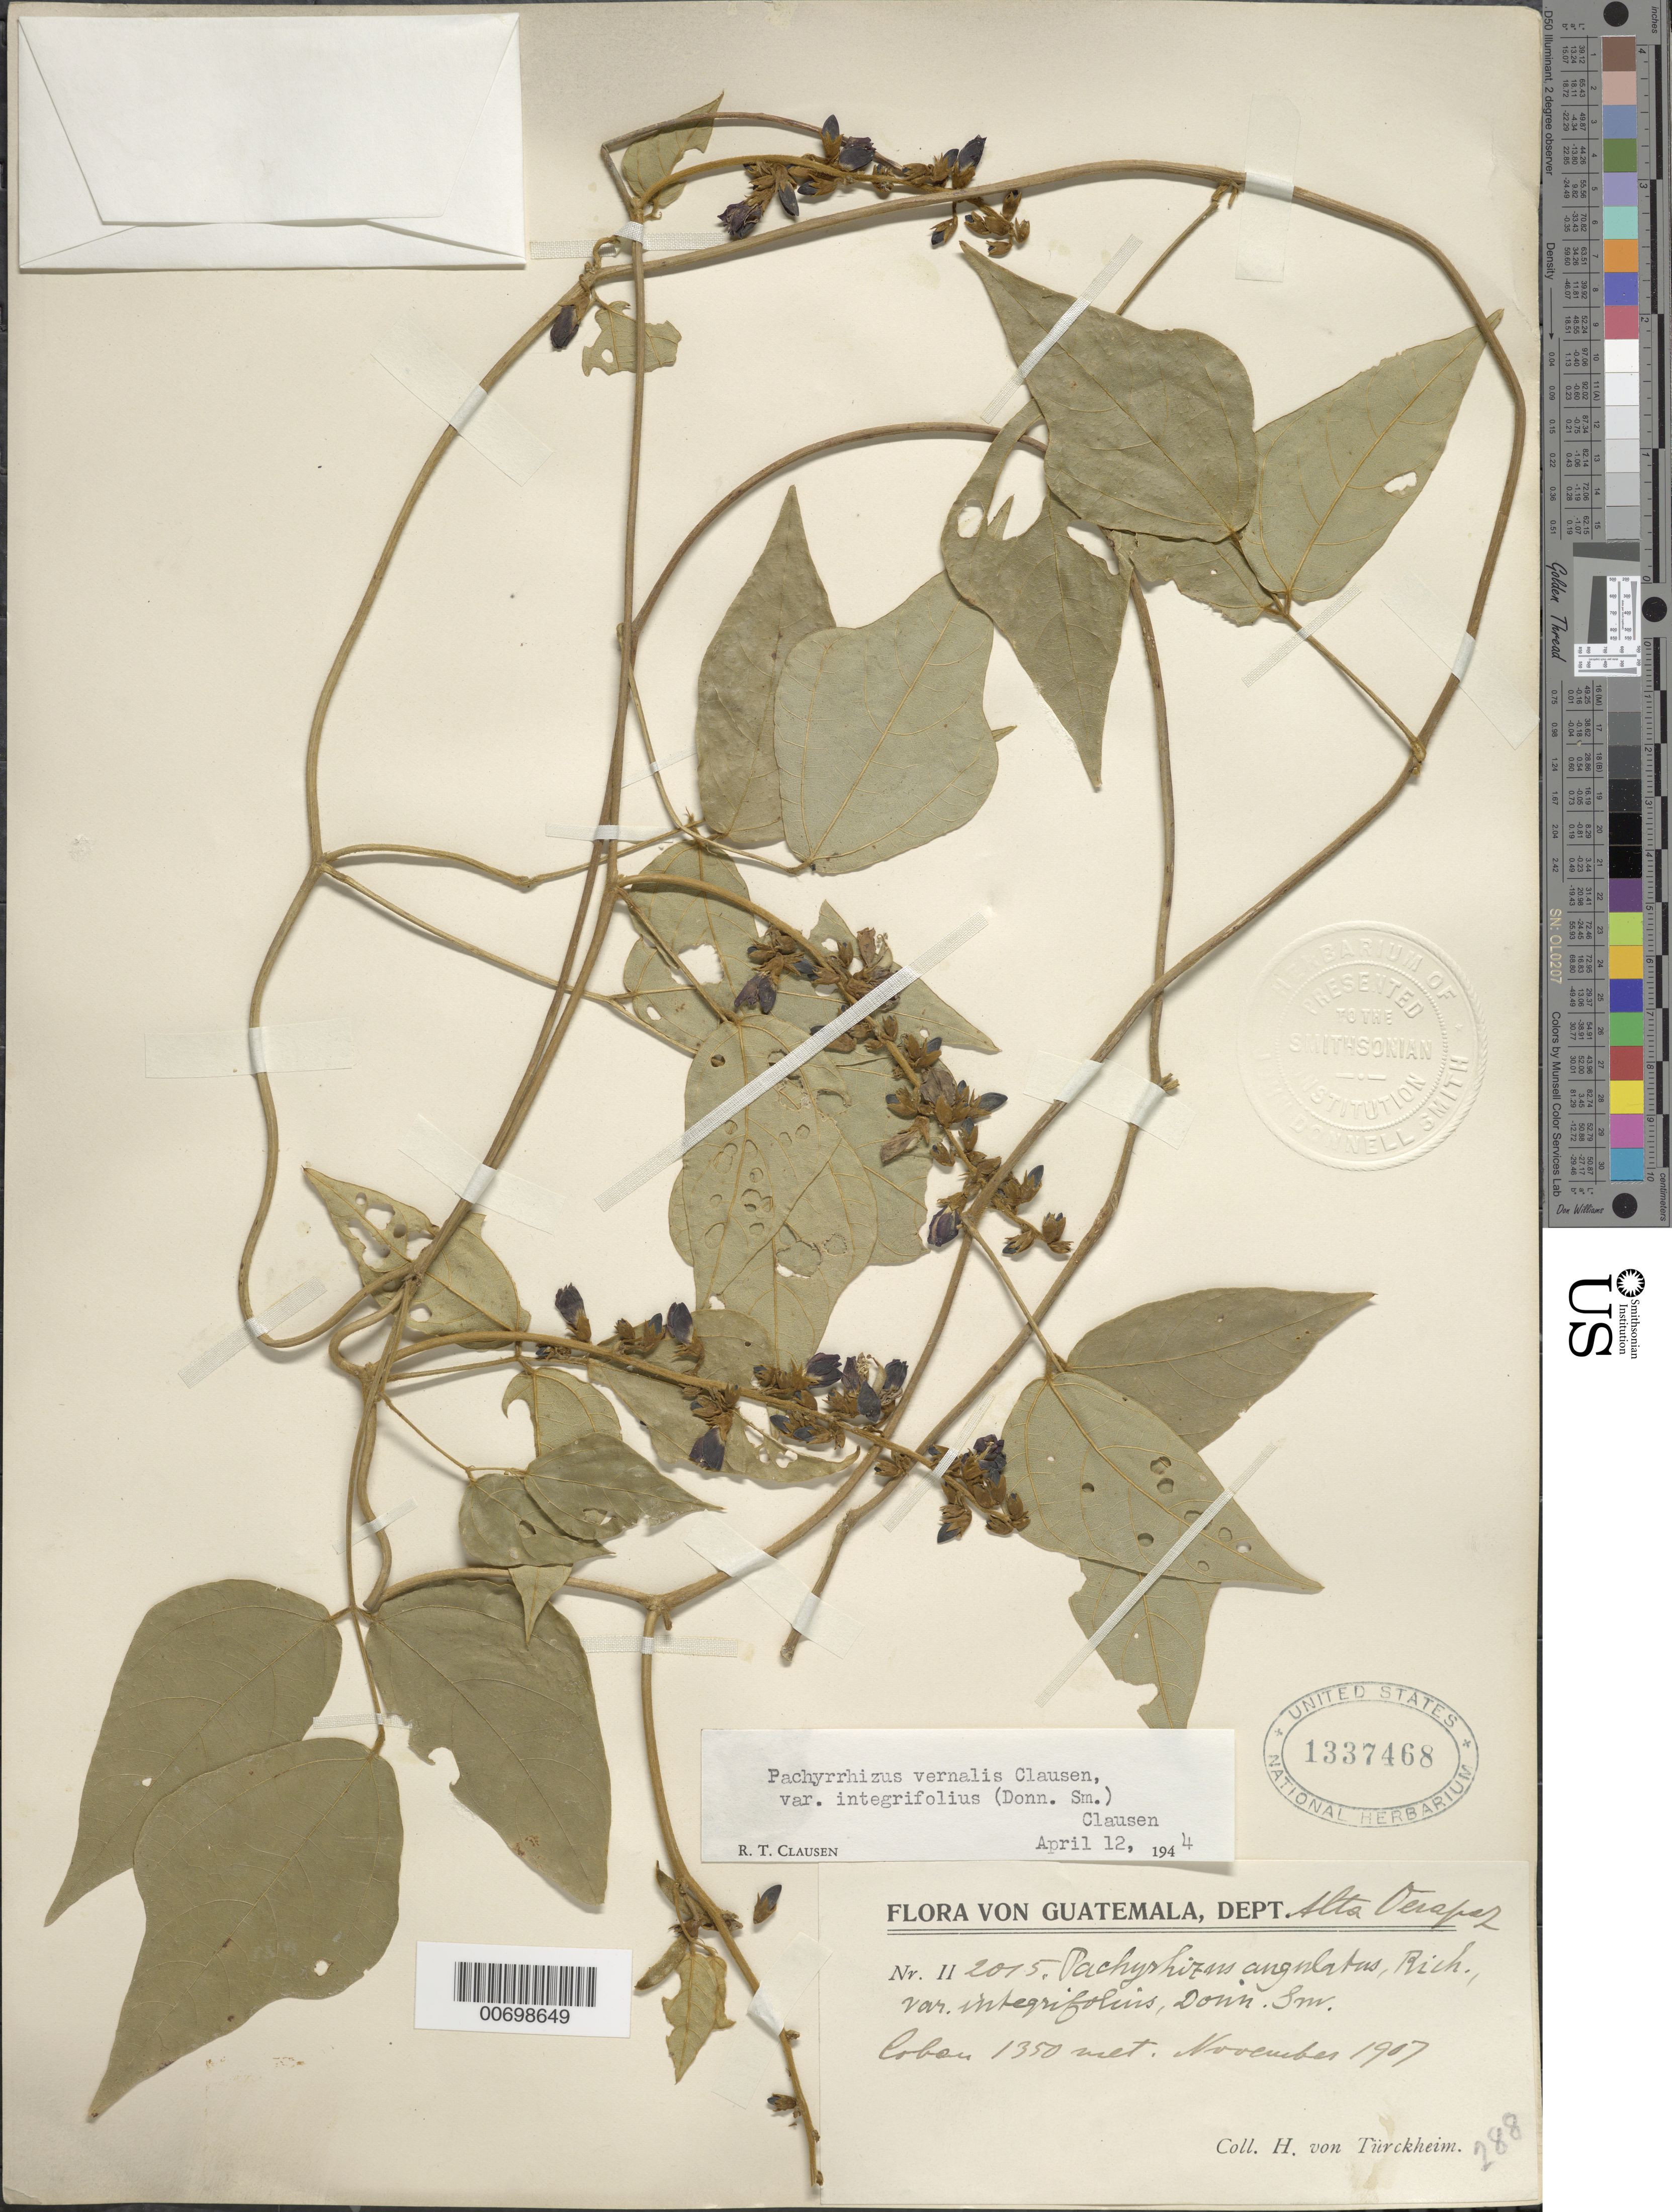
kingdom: Plantae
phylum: Tracheophyta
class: Magnoliopsida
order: Fabales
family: Fabaceae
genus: Pachyrhizus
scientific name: Pachyrhizus vernalis var. integrifolius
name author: (Donn. Sm.) R.T. Clausen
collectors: H. von Türckheim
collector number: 2015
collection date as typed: Nov 1907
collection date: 1907-11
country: Guatemala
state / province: Alta Verapaz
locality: Coban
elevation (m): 1350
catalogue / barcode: US 1337468